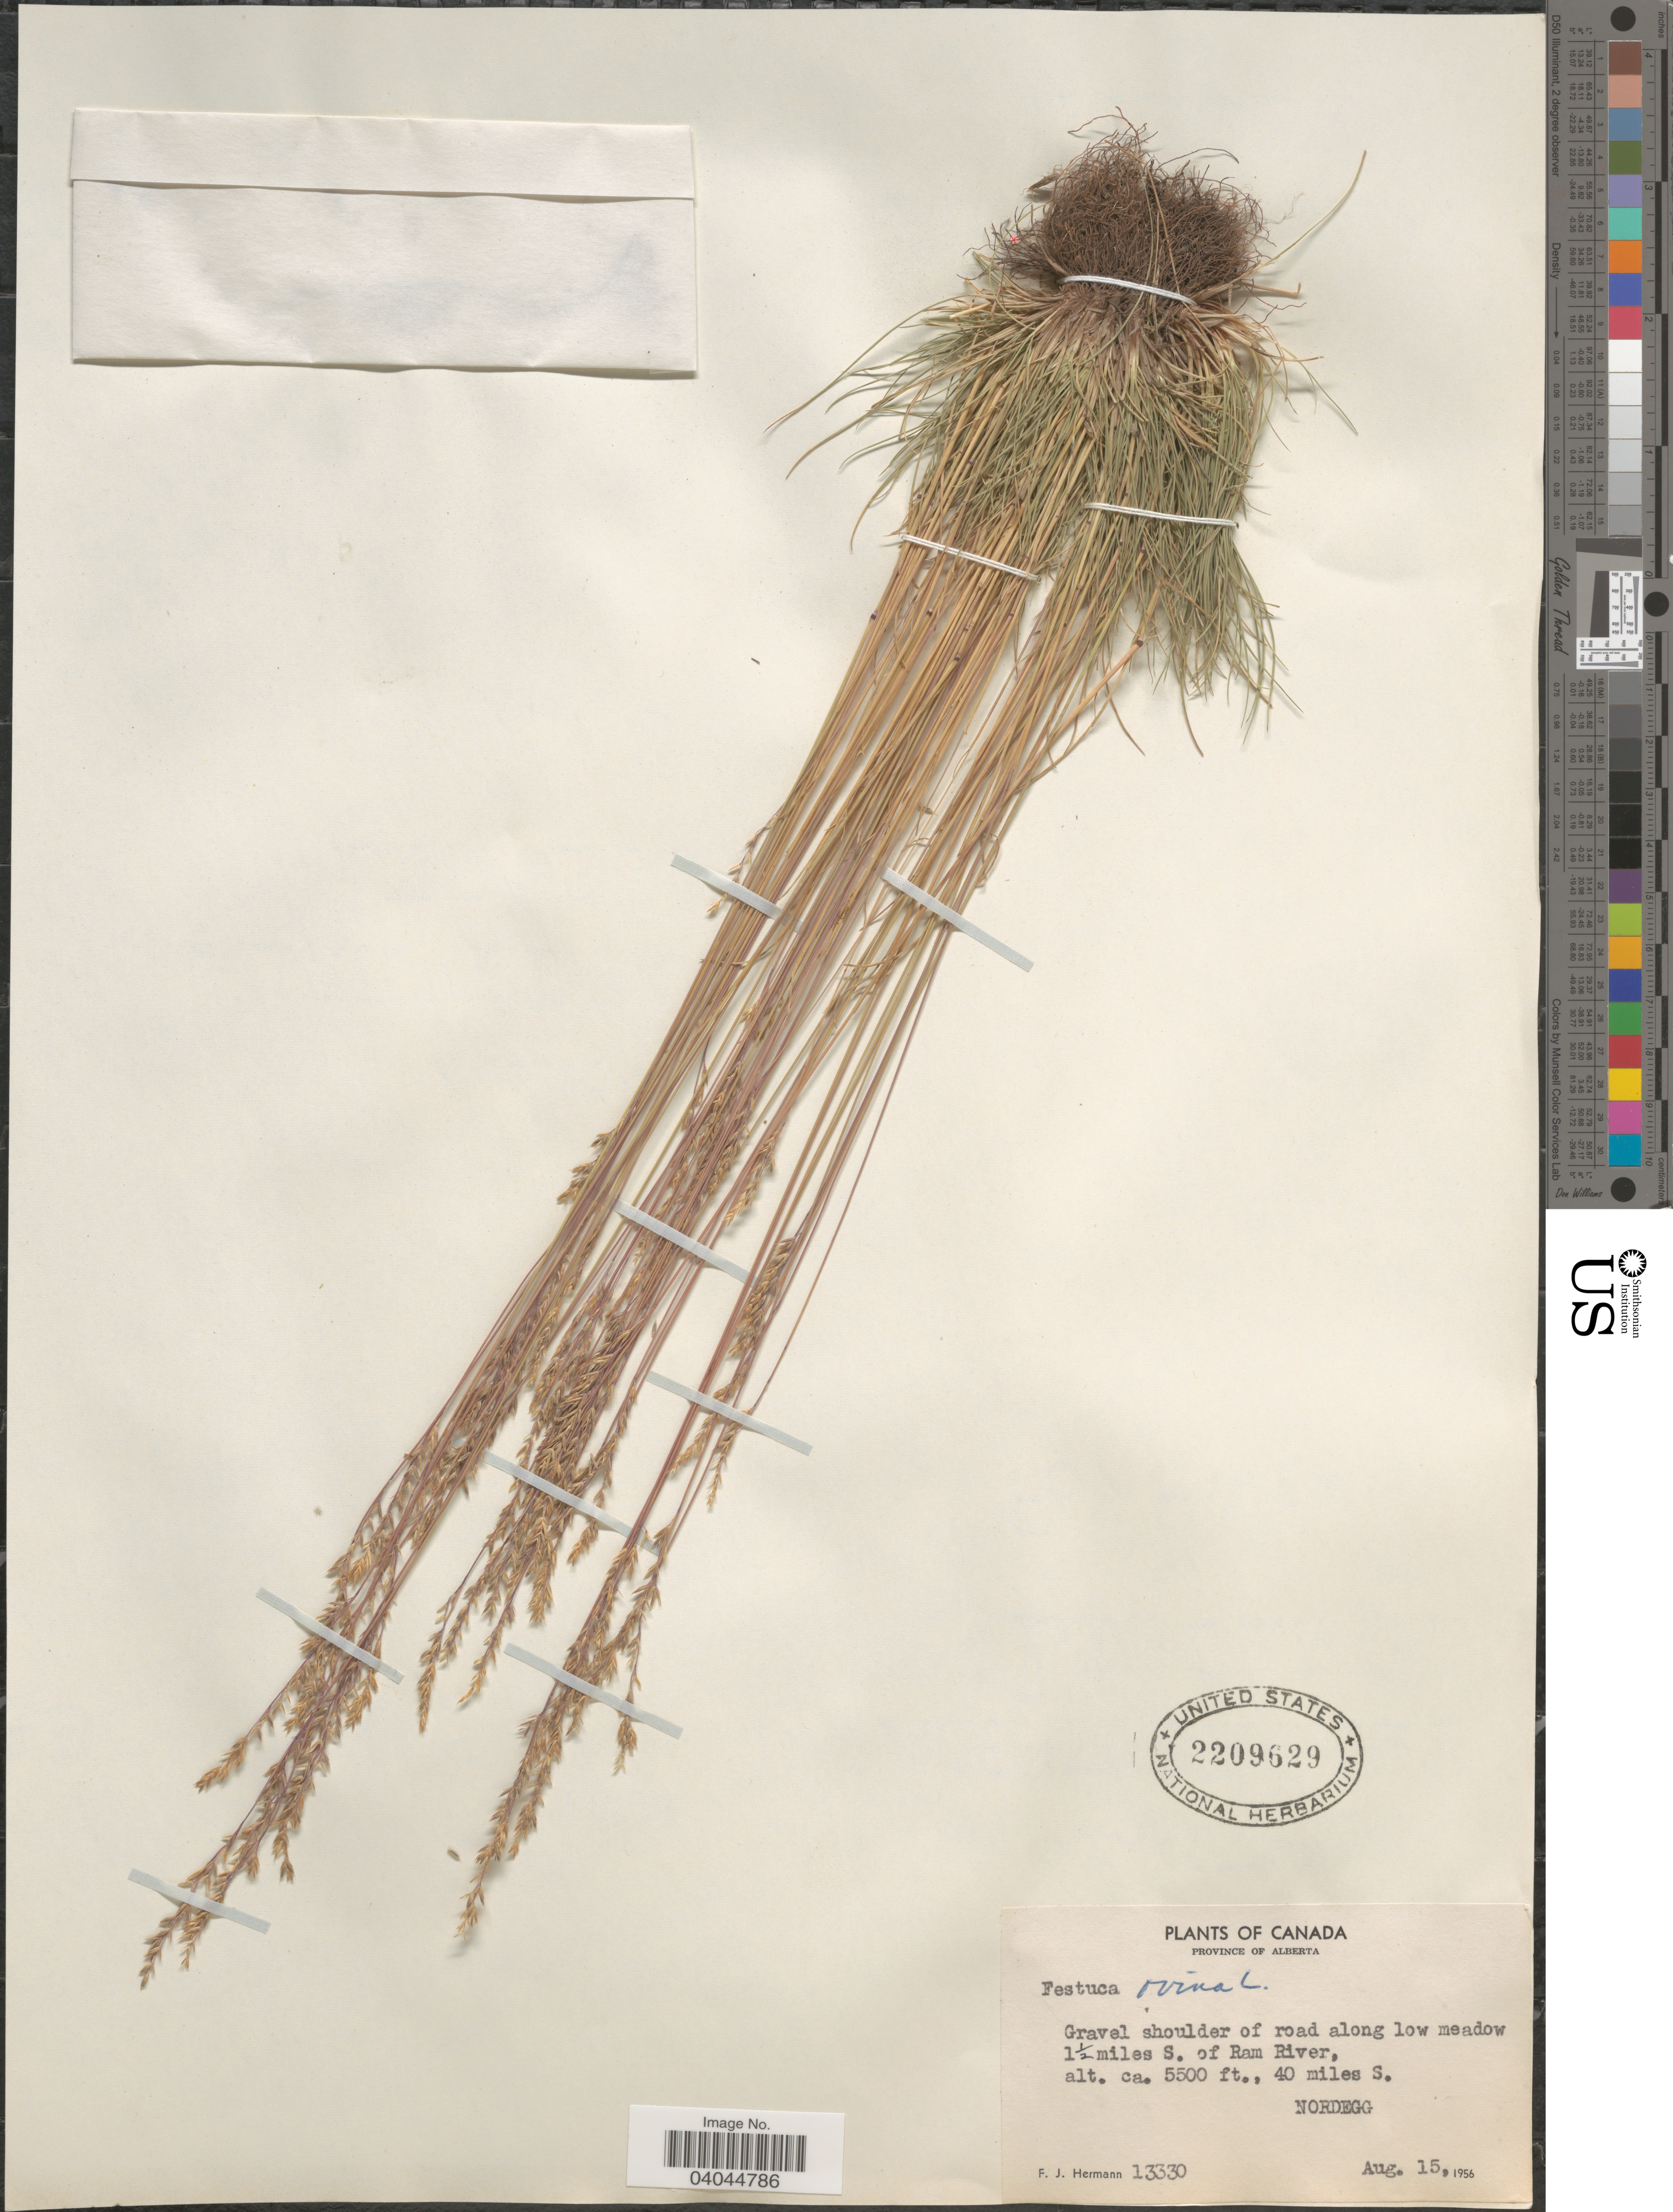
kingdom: Plantae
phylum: Tracheophyta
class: Liliopsida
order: Poales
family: Poaceae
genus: Festuca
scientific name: Festuca ovina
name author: L.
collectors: F. J. Hermann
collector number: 13330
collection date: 1956-08-15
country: Canada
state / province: Alberta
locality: Gravel shoulder of road along low meadow 1½ miles S. of Ram River, 40 miles S. Nordegg.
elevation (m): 1676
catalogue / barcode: US 2209629